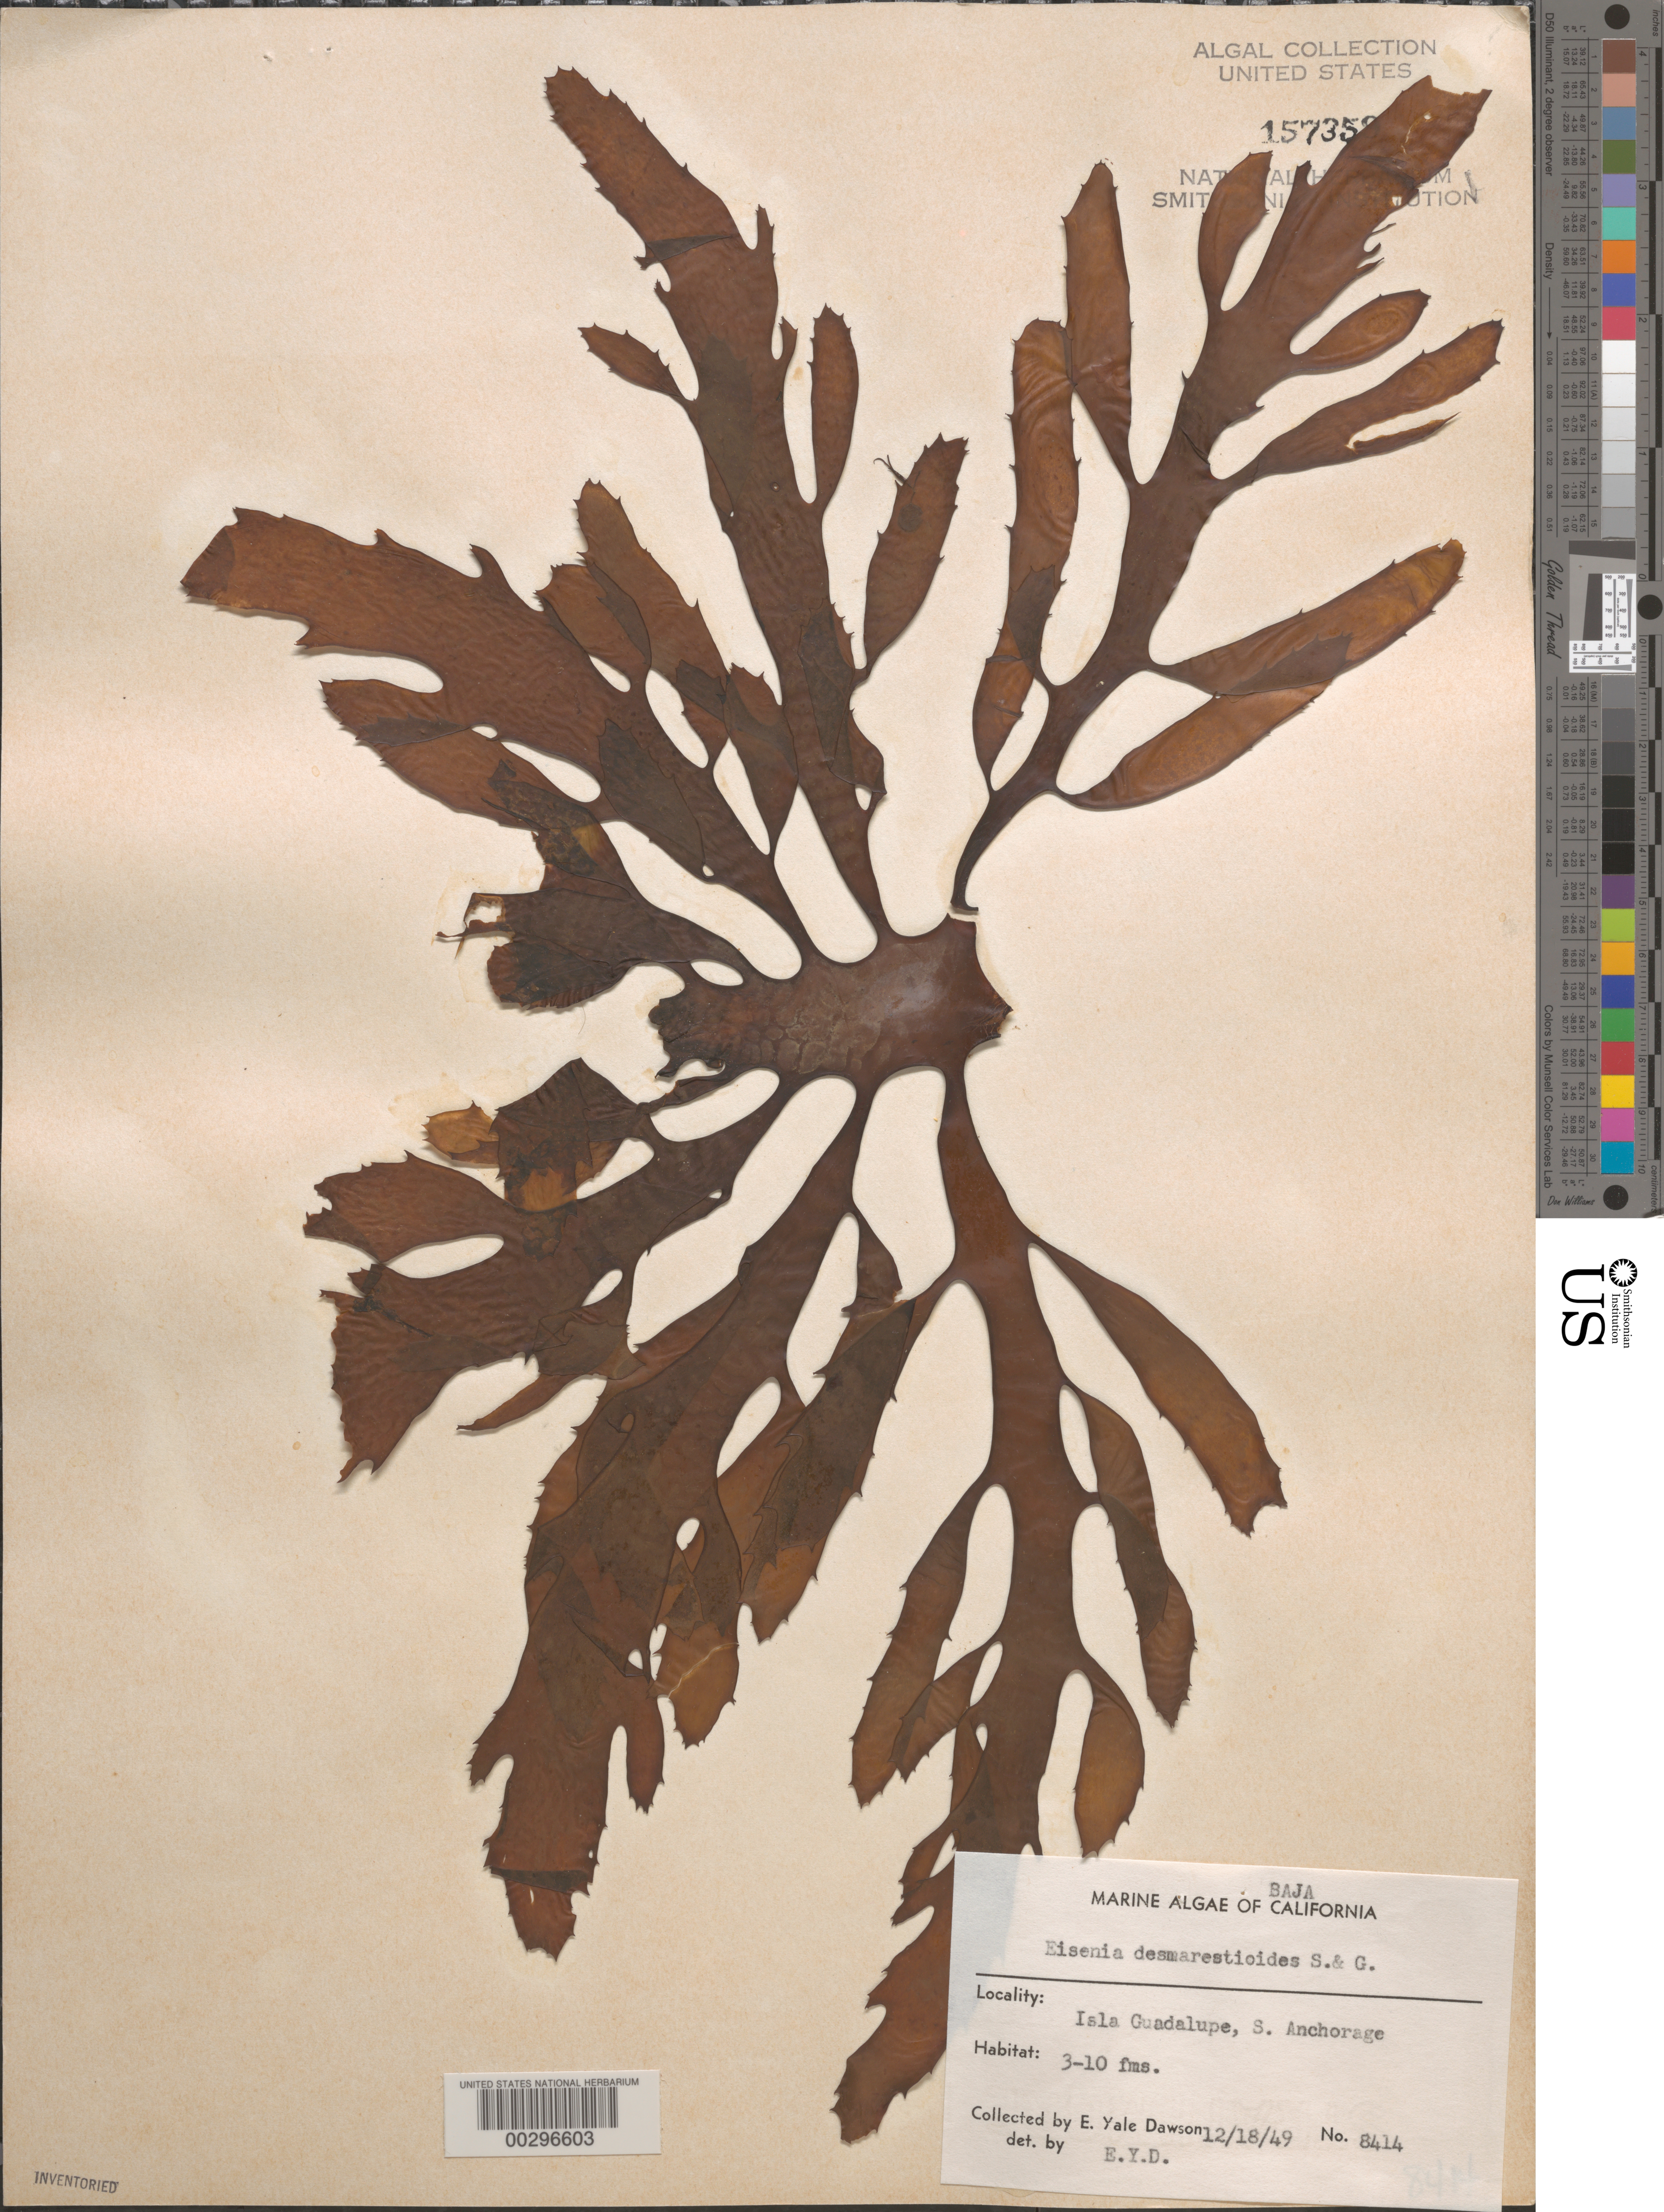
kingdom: Chromista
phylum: Ochrophyta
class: Phaeophyceae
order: Laminariales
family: Lessoniaceae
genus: Eisenia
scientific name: Eisenia desmarestioides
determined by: Dawson, E. Y.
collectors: E. Y. Dawson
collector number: EYD 8414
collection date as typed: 18 Dec 1949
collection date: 1949-12-18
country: Mexico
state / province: Baja California Norte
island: Isla Guadalupe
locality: South anchorage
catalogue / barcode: US 157359